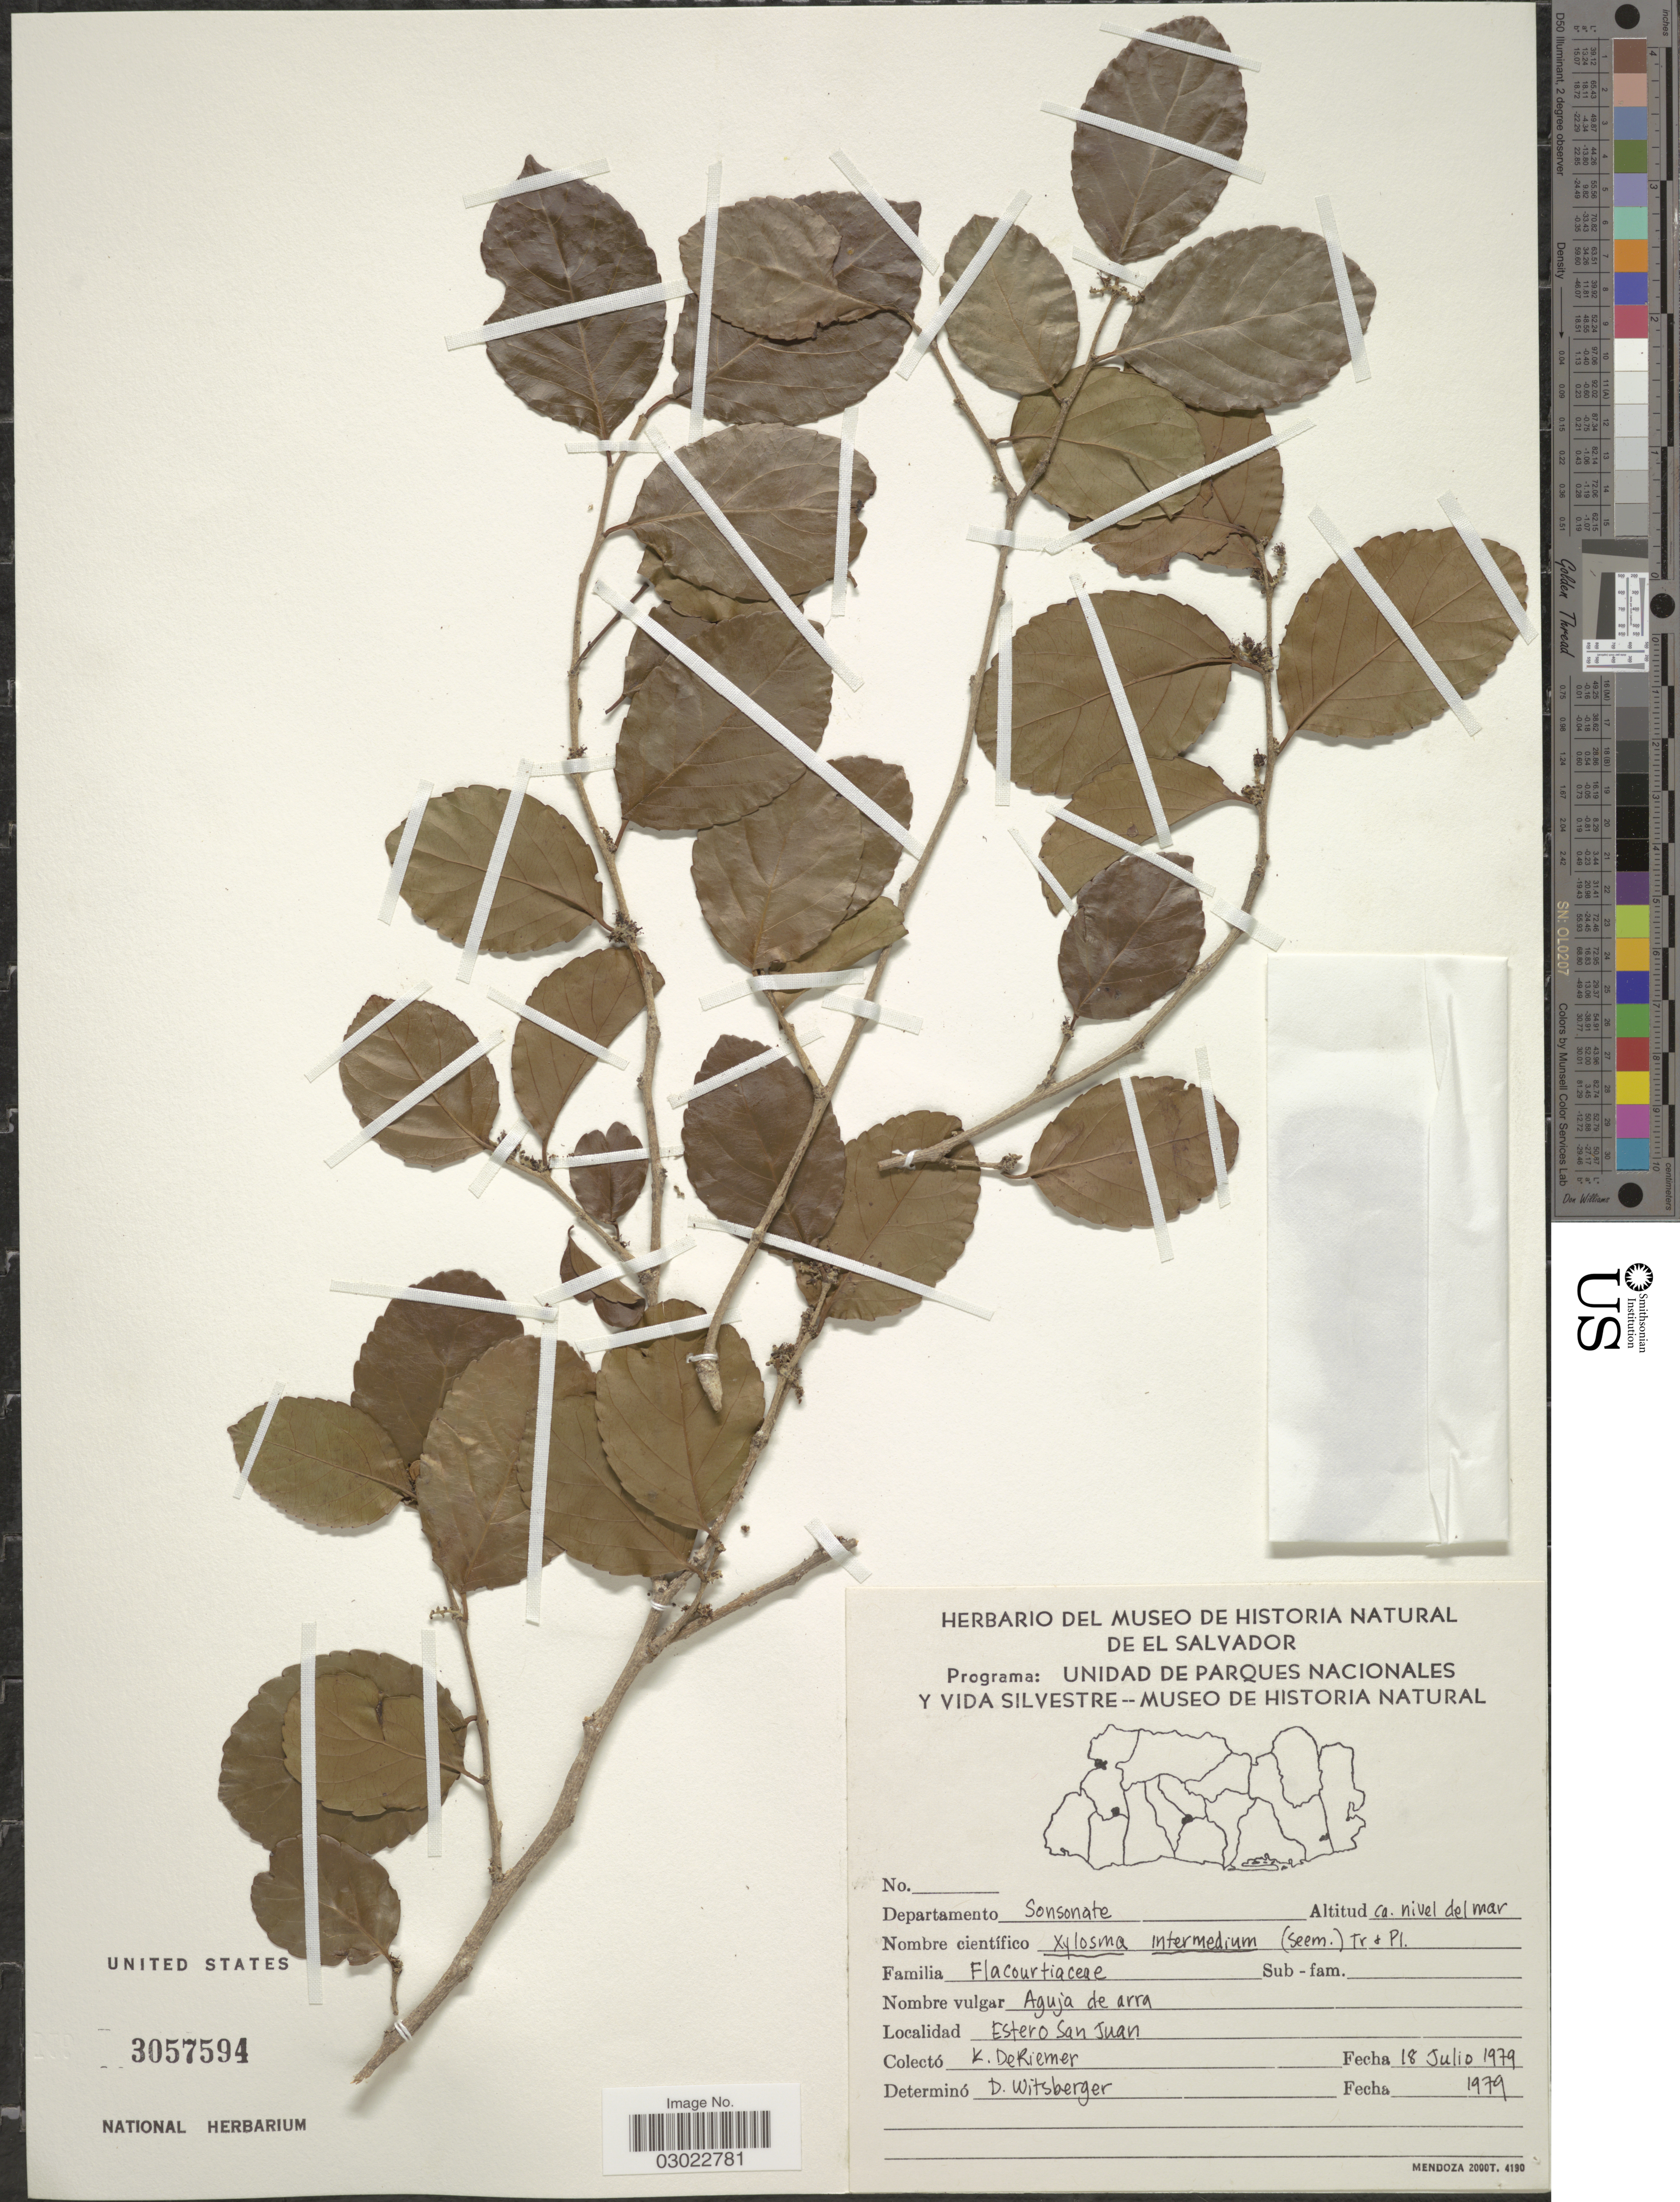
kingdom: Plantae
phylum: Tracheophyta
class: Magnoliopsida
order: Malpighiales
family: Salicaceae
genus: Xylosma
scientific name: Xylosma intermedia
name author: (Seem.) Triana & Planch.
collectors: K. DeRiemer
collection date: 1979-07-18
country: El Salvador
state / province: Sonsonate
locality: Departamento Sonsonate. Estero San Juan.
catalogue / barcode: US 3057594